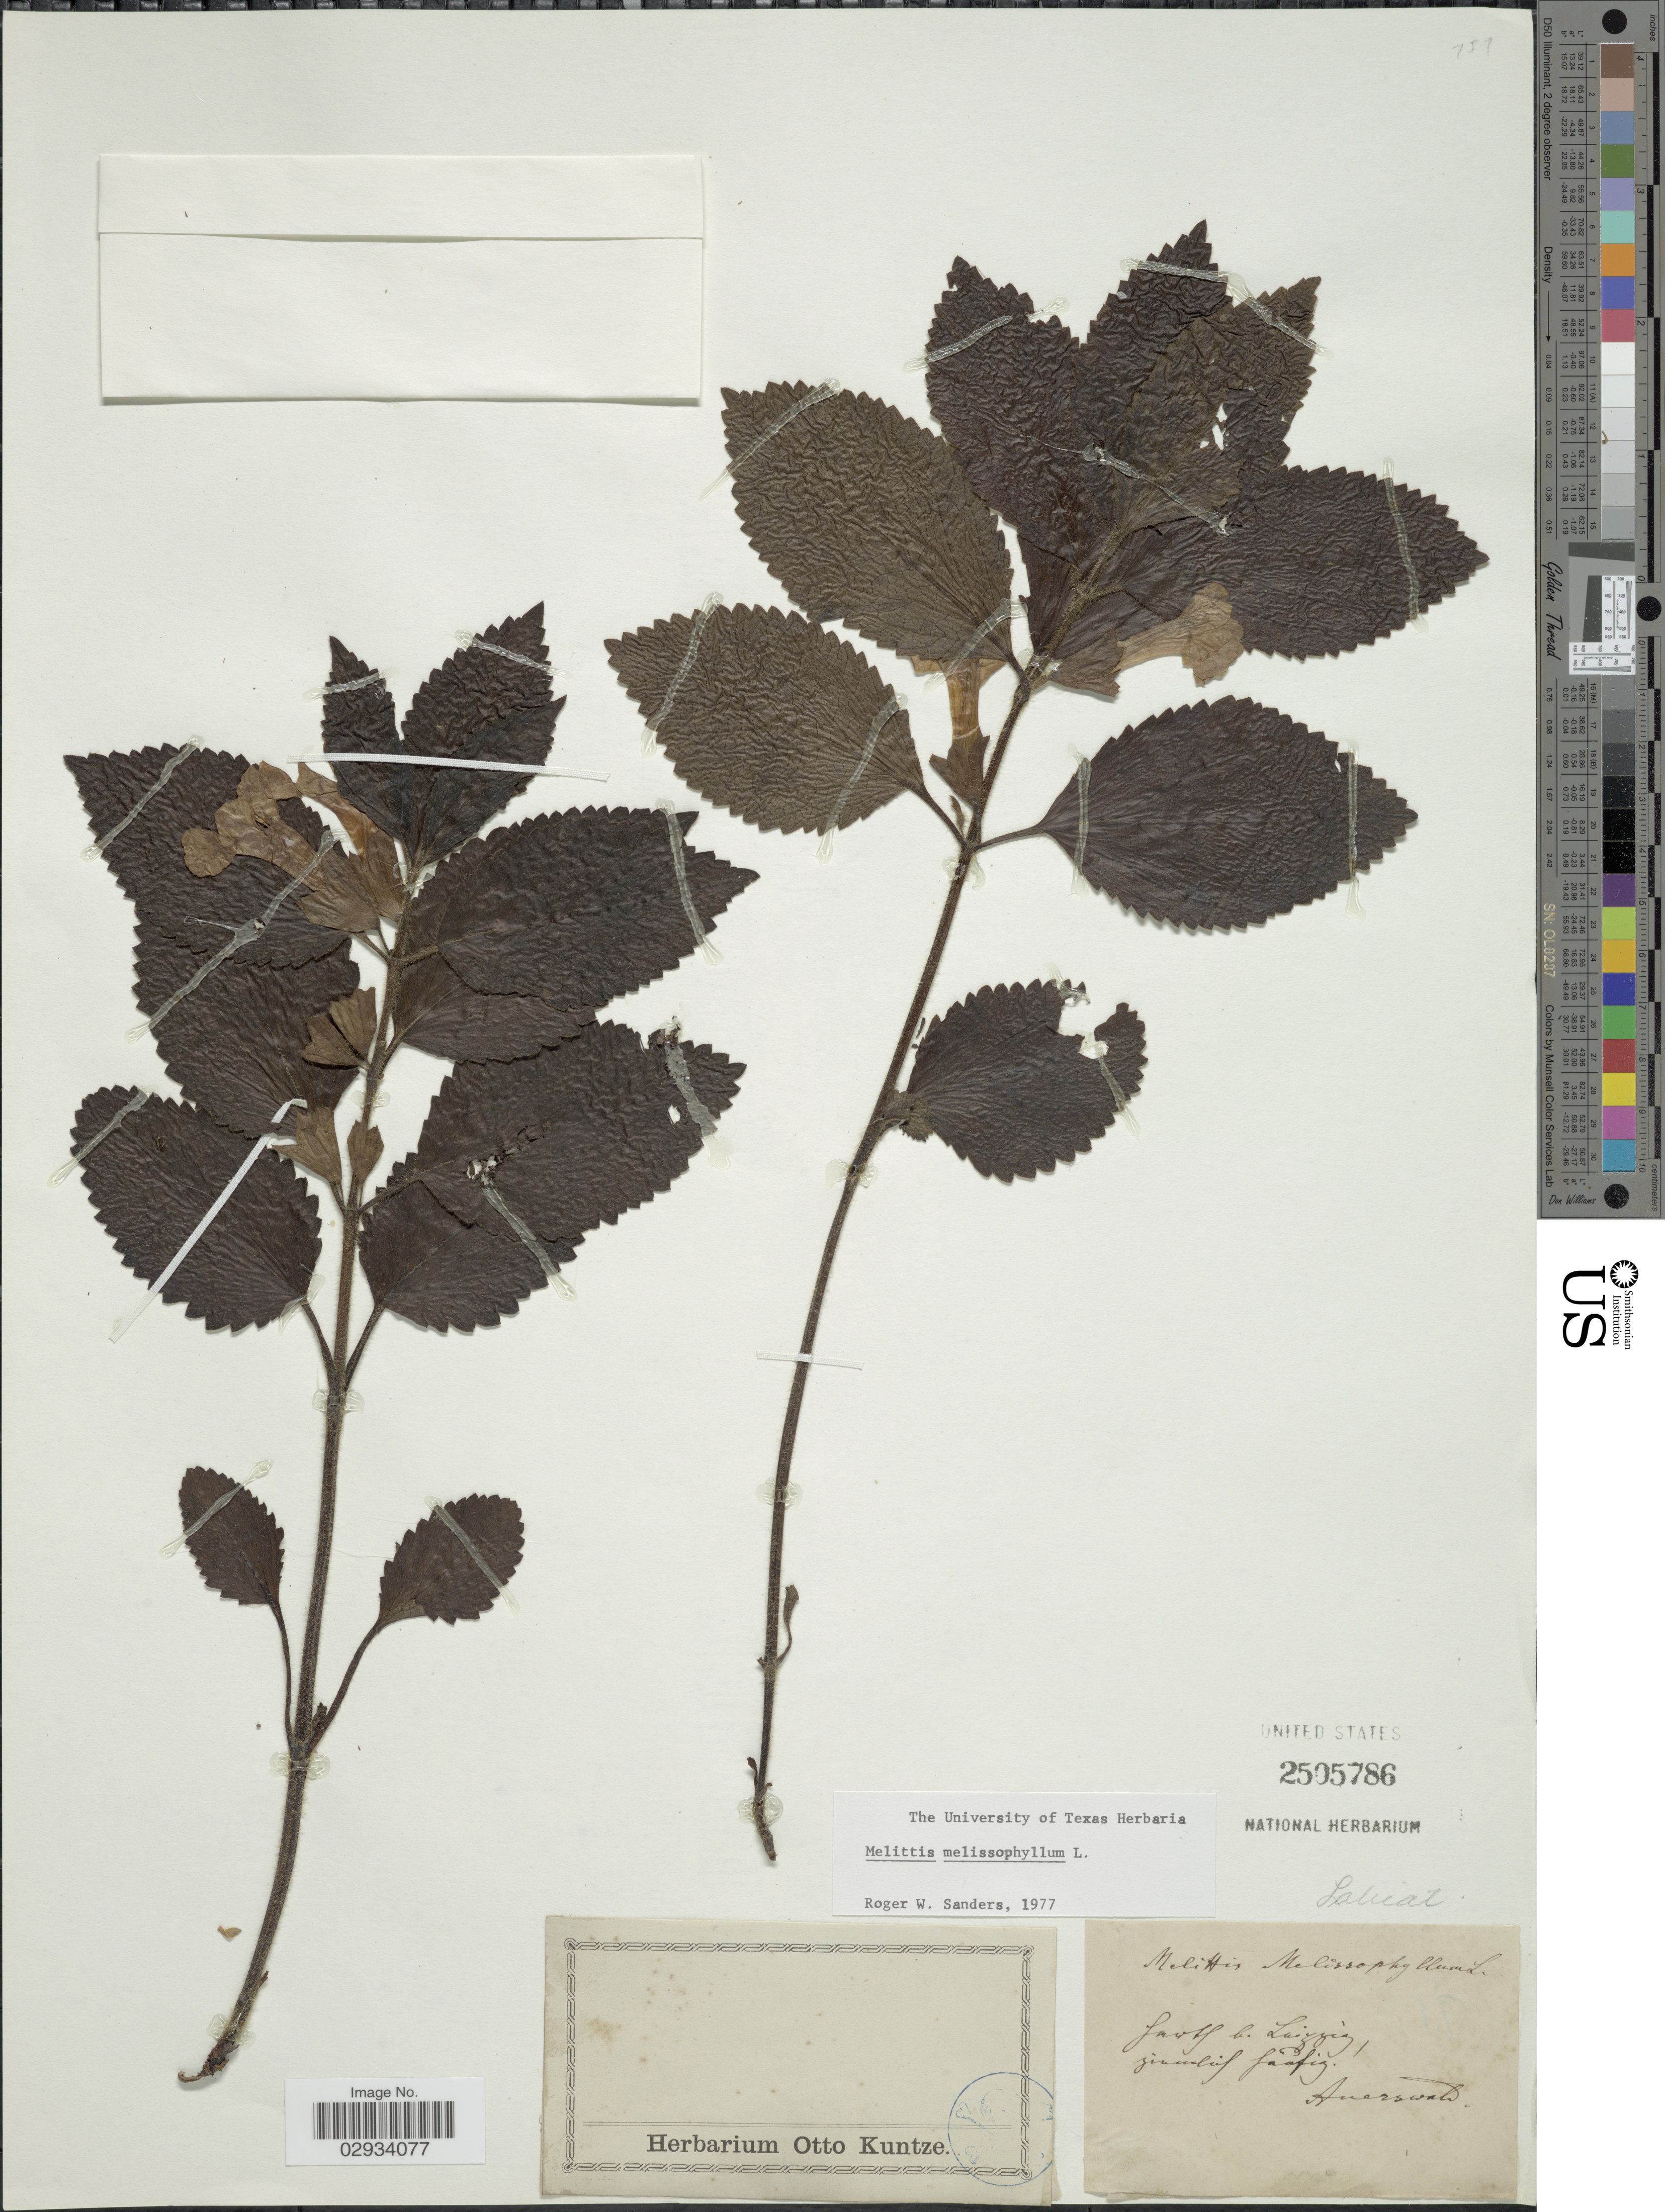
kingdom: Plantae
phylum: Tracheophyta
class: Magnoliopsida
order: Lamiales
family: Lamiaceae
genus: Melittis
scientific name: Melittis melissophyllum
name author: L.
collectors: Anerswald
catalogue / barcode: US 2505786